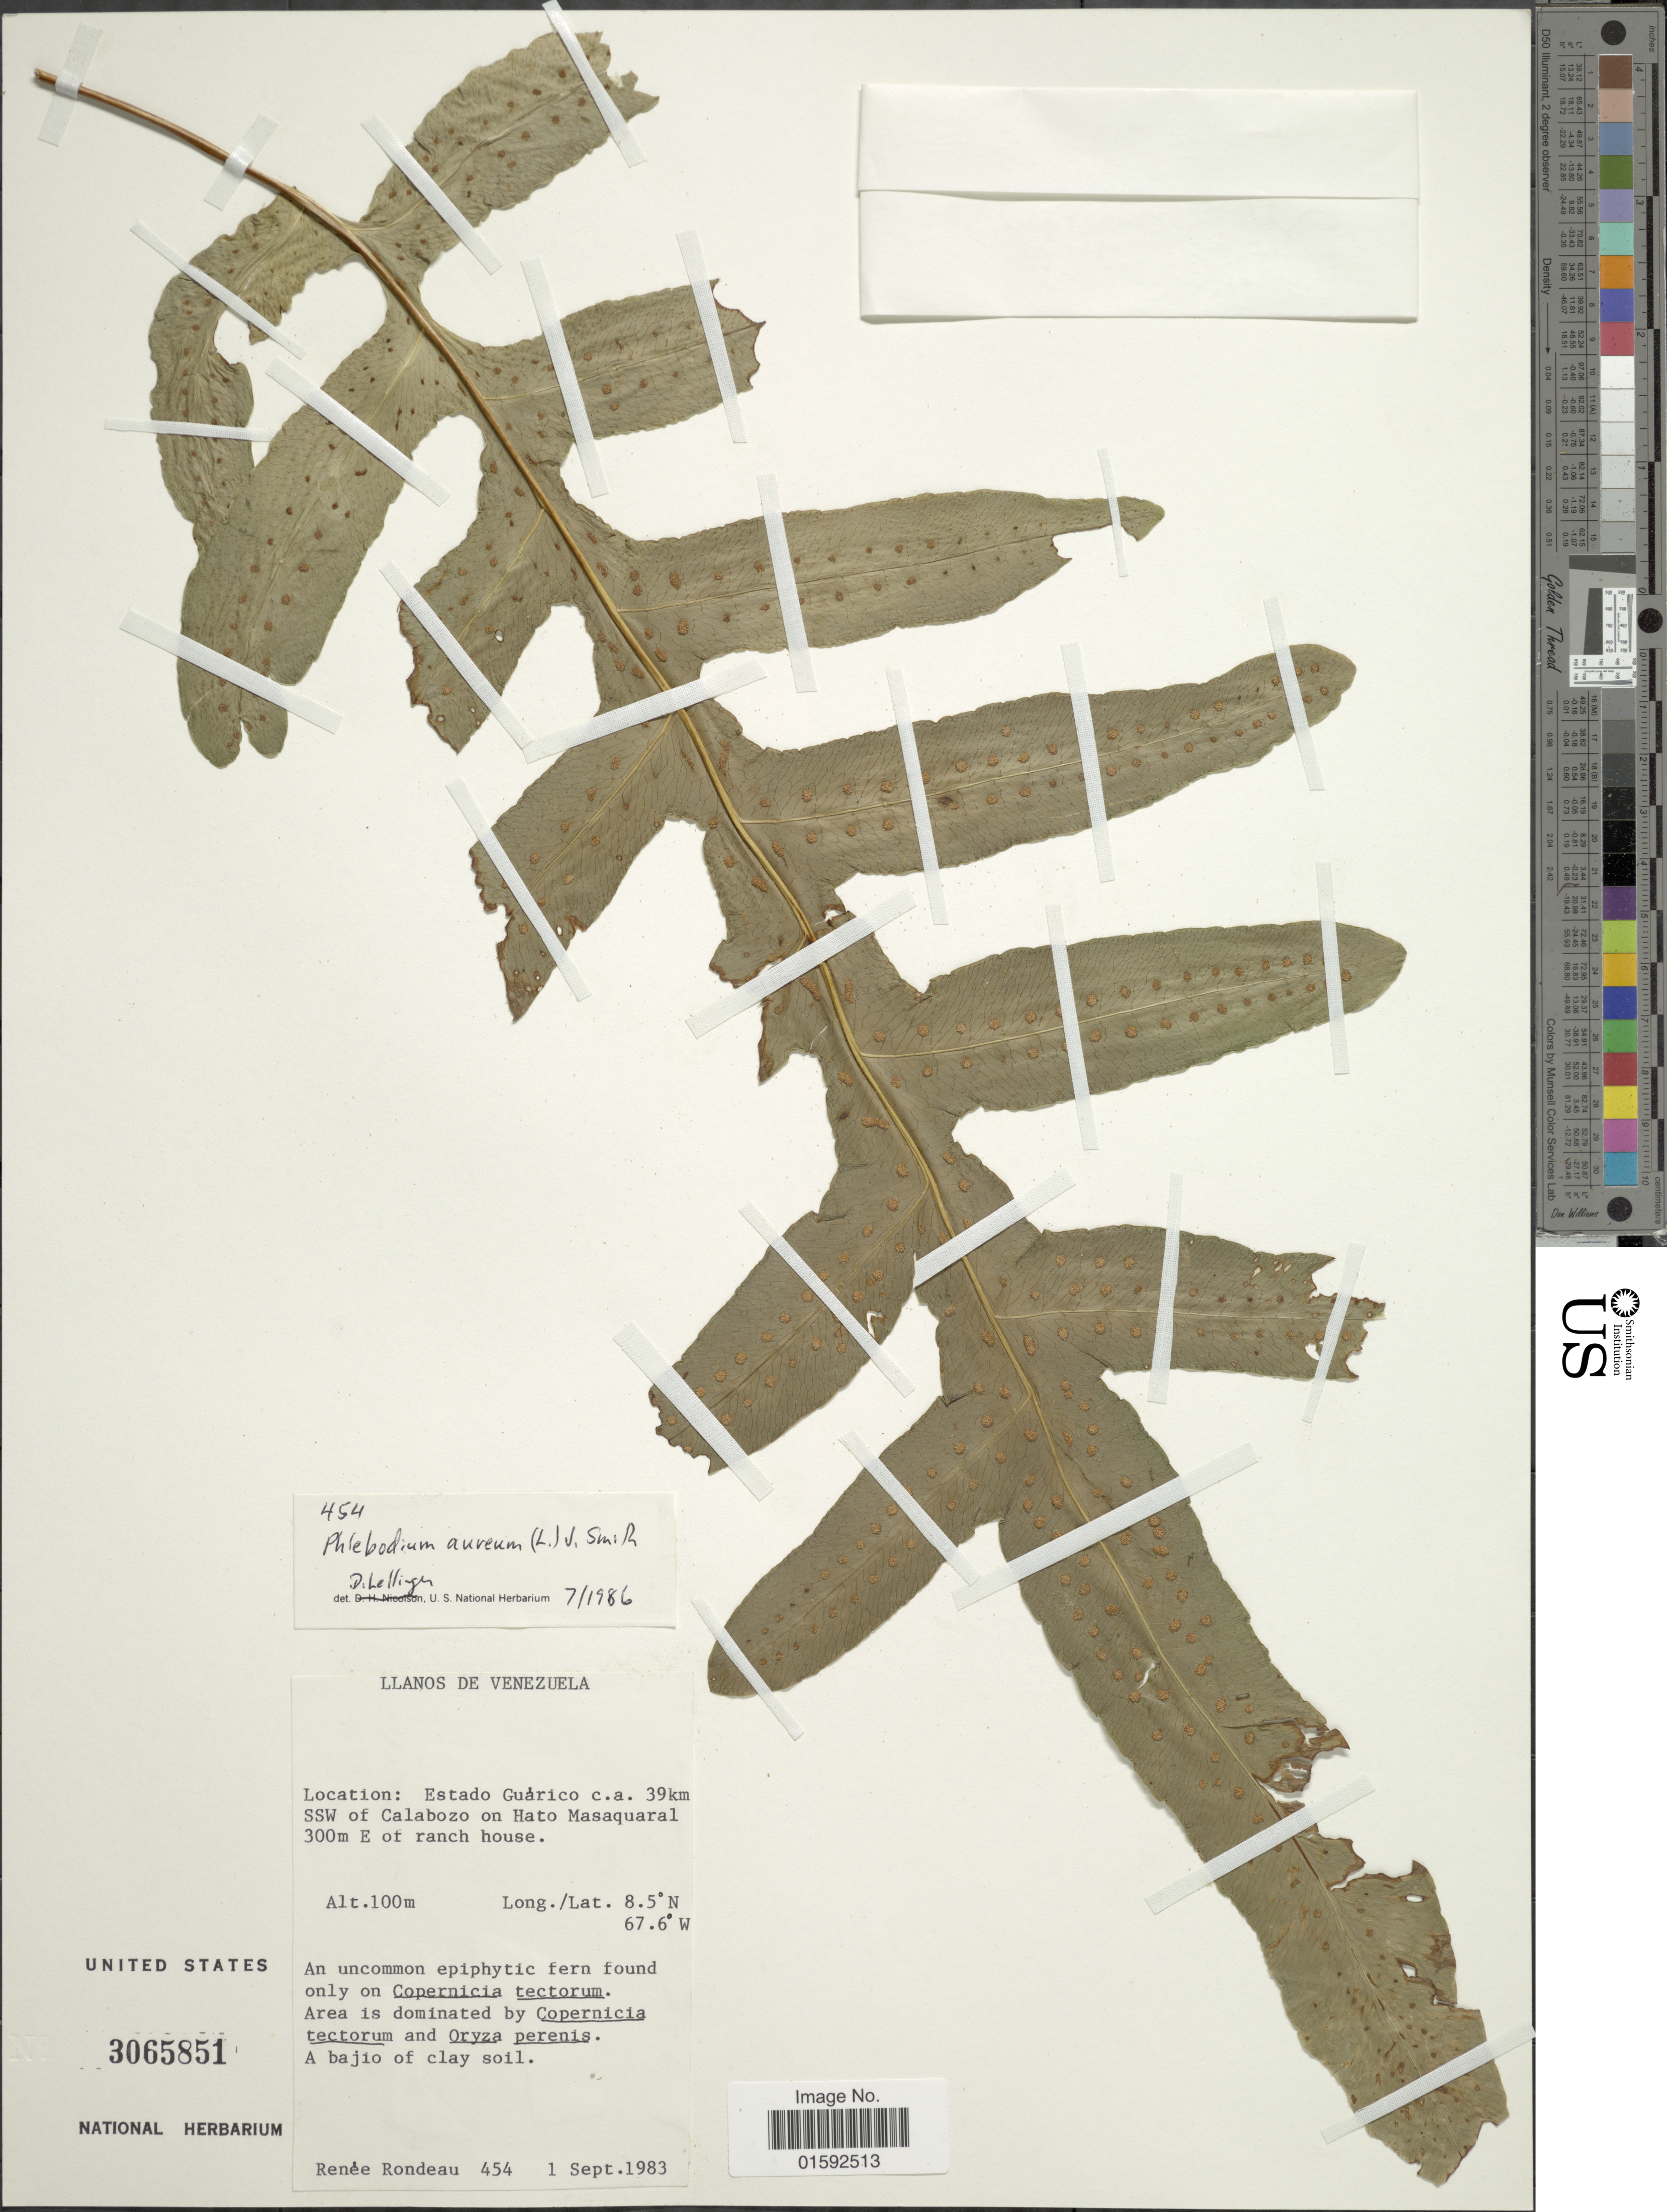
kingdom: Plantae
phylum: Tracheophyta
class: Polypodiopsida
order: Polypodiales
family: Polypodiaceae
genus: Phlebodium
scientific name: Phlebodium aureum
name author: (L.) J. Sm.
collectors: R. Rondeau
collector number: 454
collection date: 1983-09-01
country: Venezuela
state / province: Guárico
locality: Llanos de Venezuela, Estado Guárico c.a. 39km SSW of Calabozo on Hato Masaquaral 300 m E of ranch house.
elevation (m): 100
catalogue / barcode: US 3065851